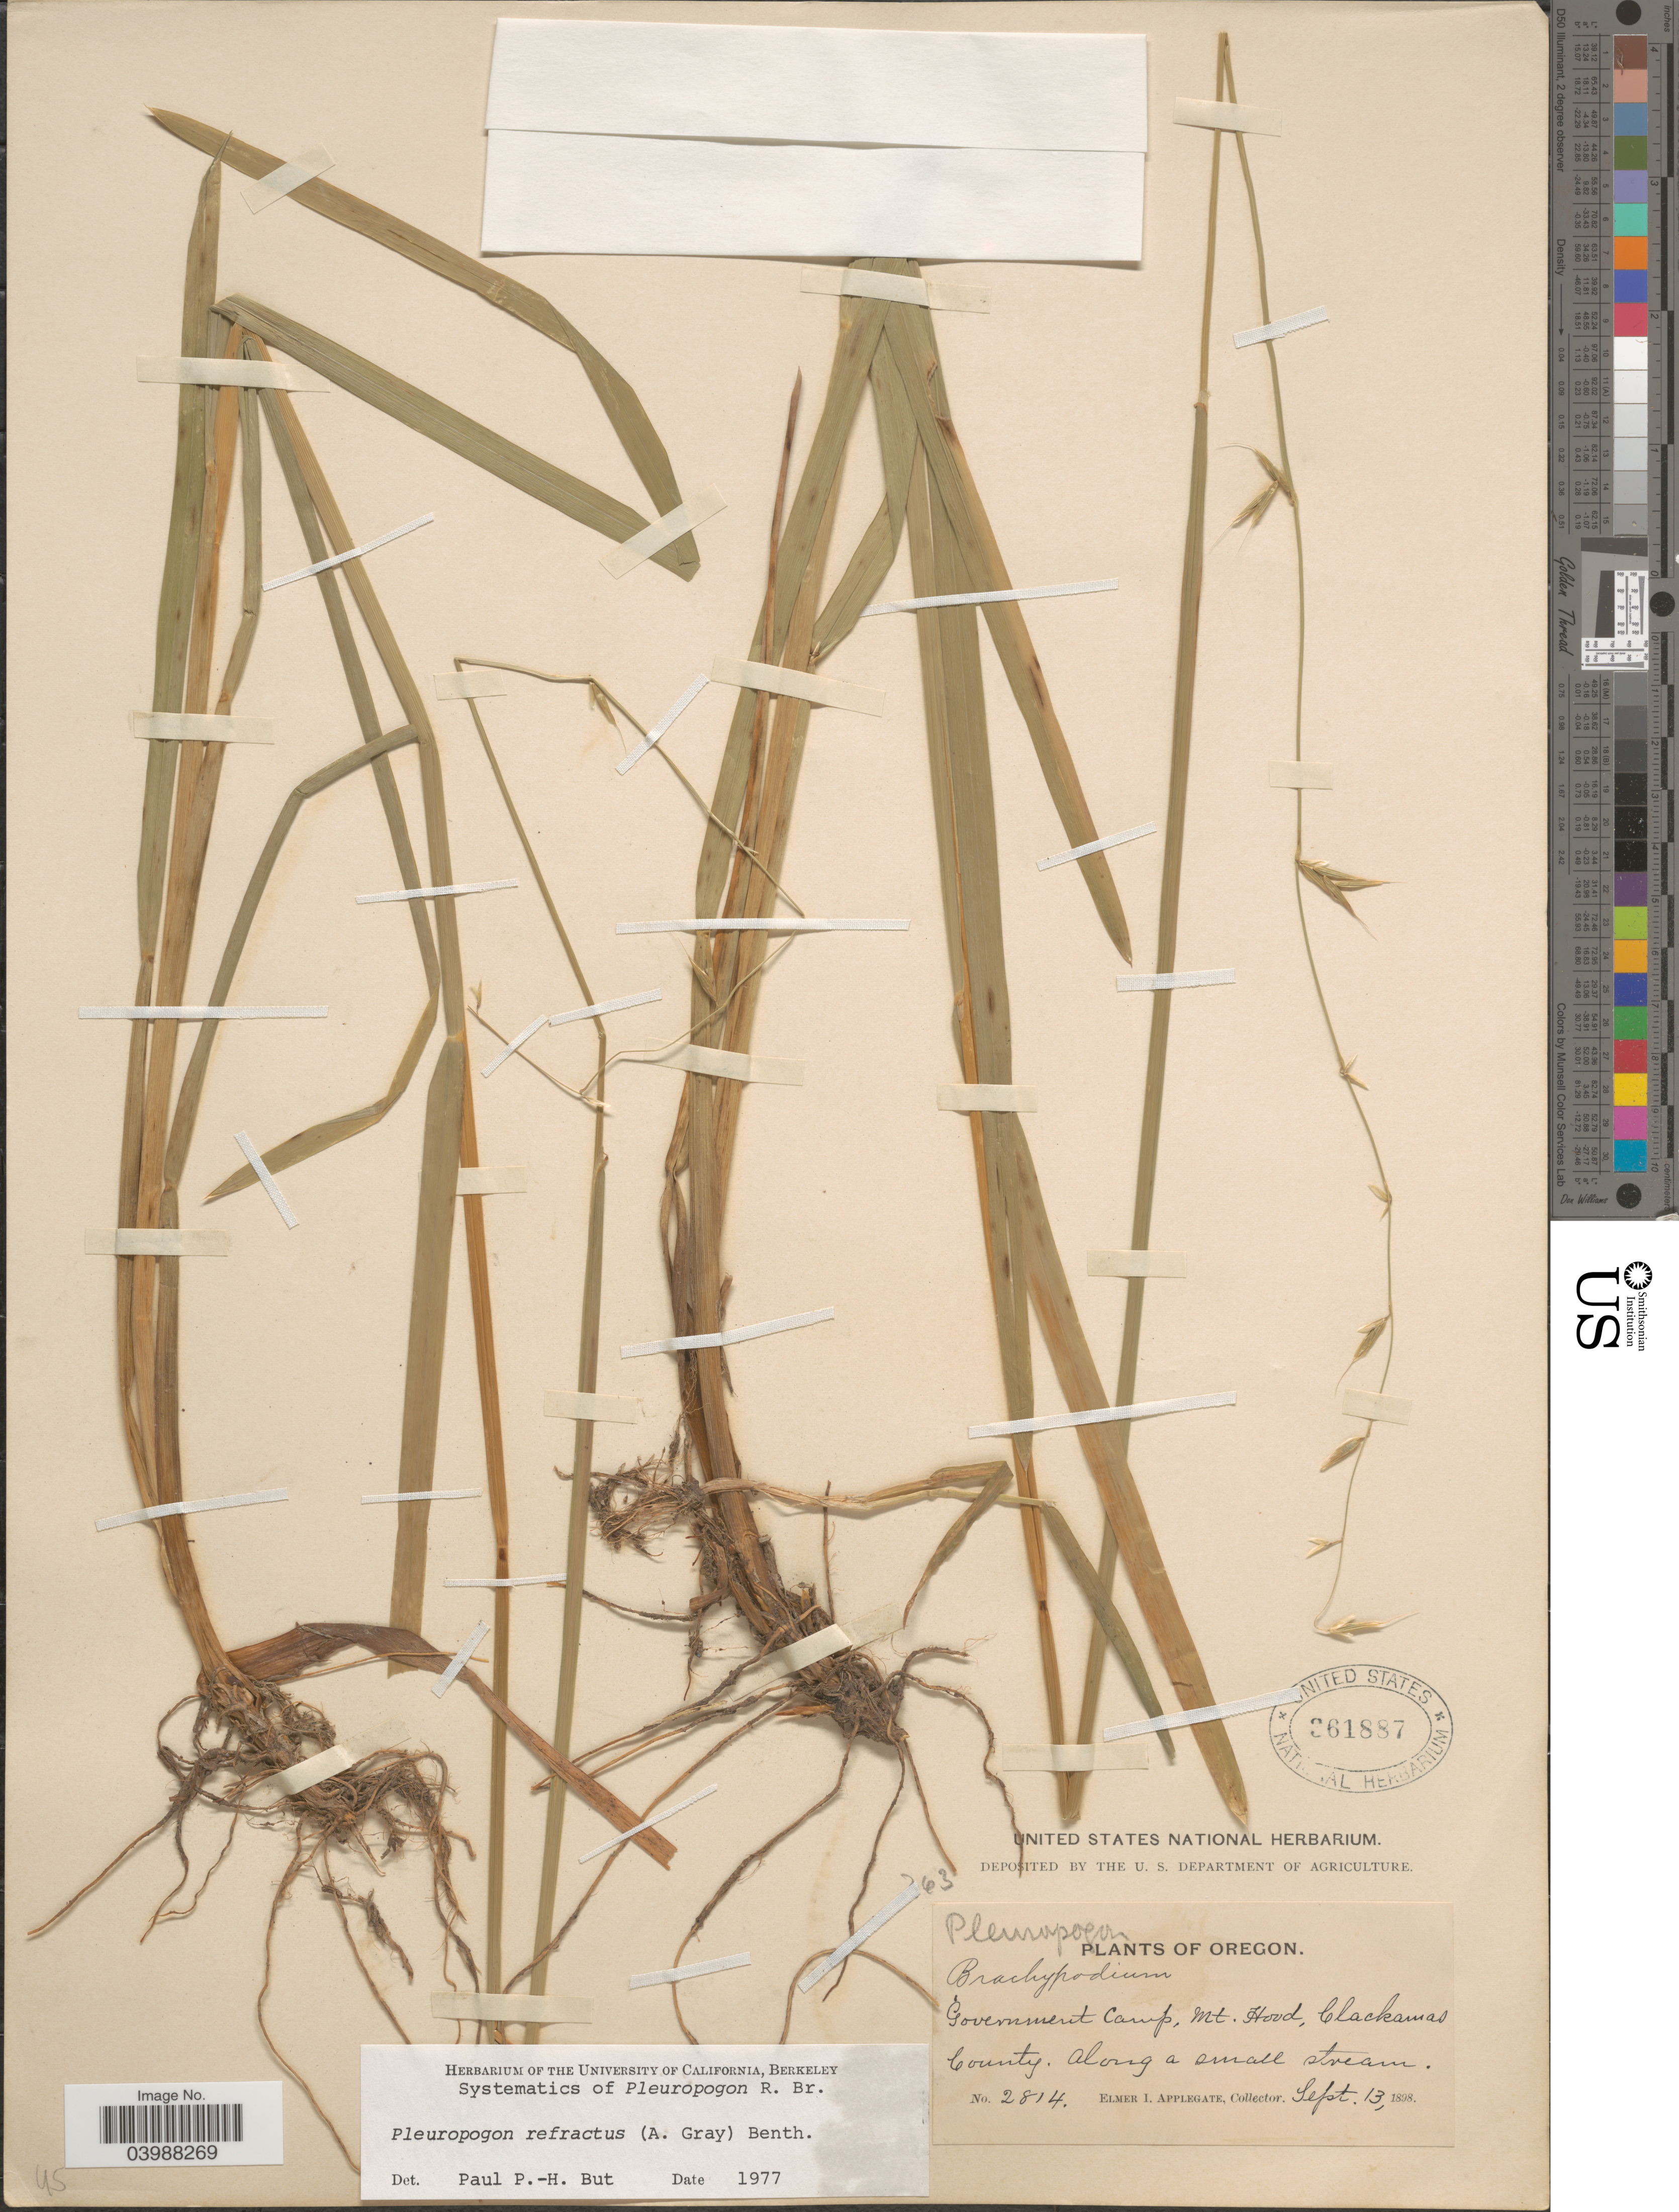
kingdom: Plantae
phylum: Tracheophyta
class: Liliopsida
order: Poales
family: Poaceae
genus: Pleuropogon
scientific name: Pleuropogon refractus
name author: (A. Gray) Benth.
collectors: E. I. Applegate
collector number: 2814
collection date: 1898-09-13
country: United States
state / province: Oregon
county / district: Clackamas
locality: Government Camp, Mt. Hood, Clackamas County.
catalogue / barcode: US 361887